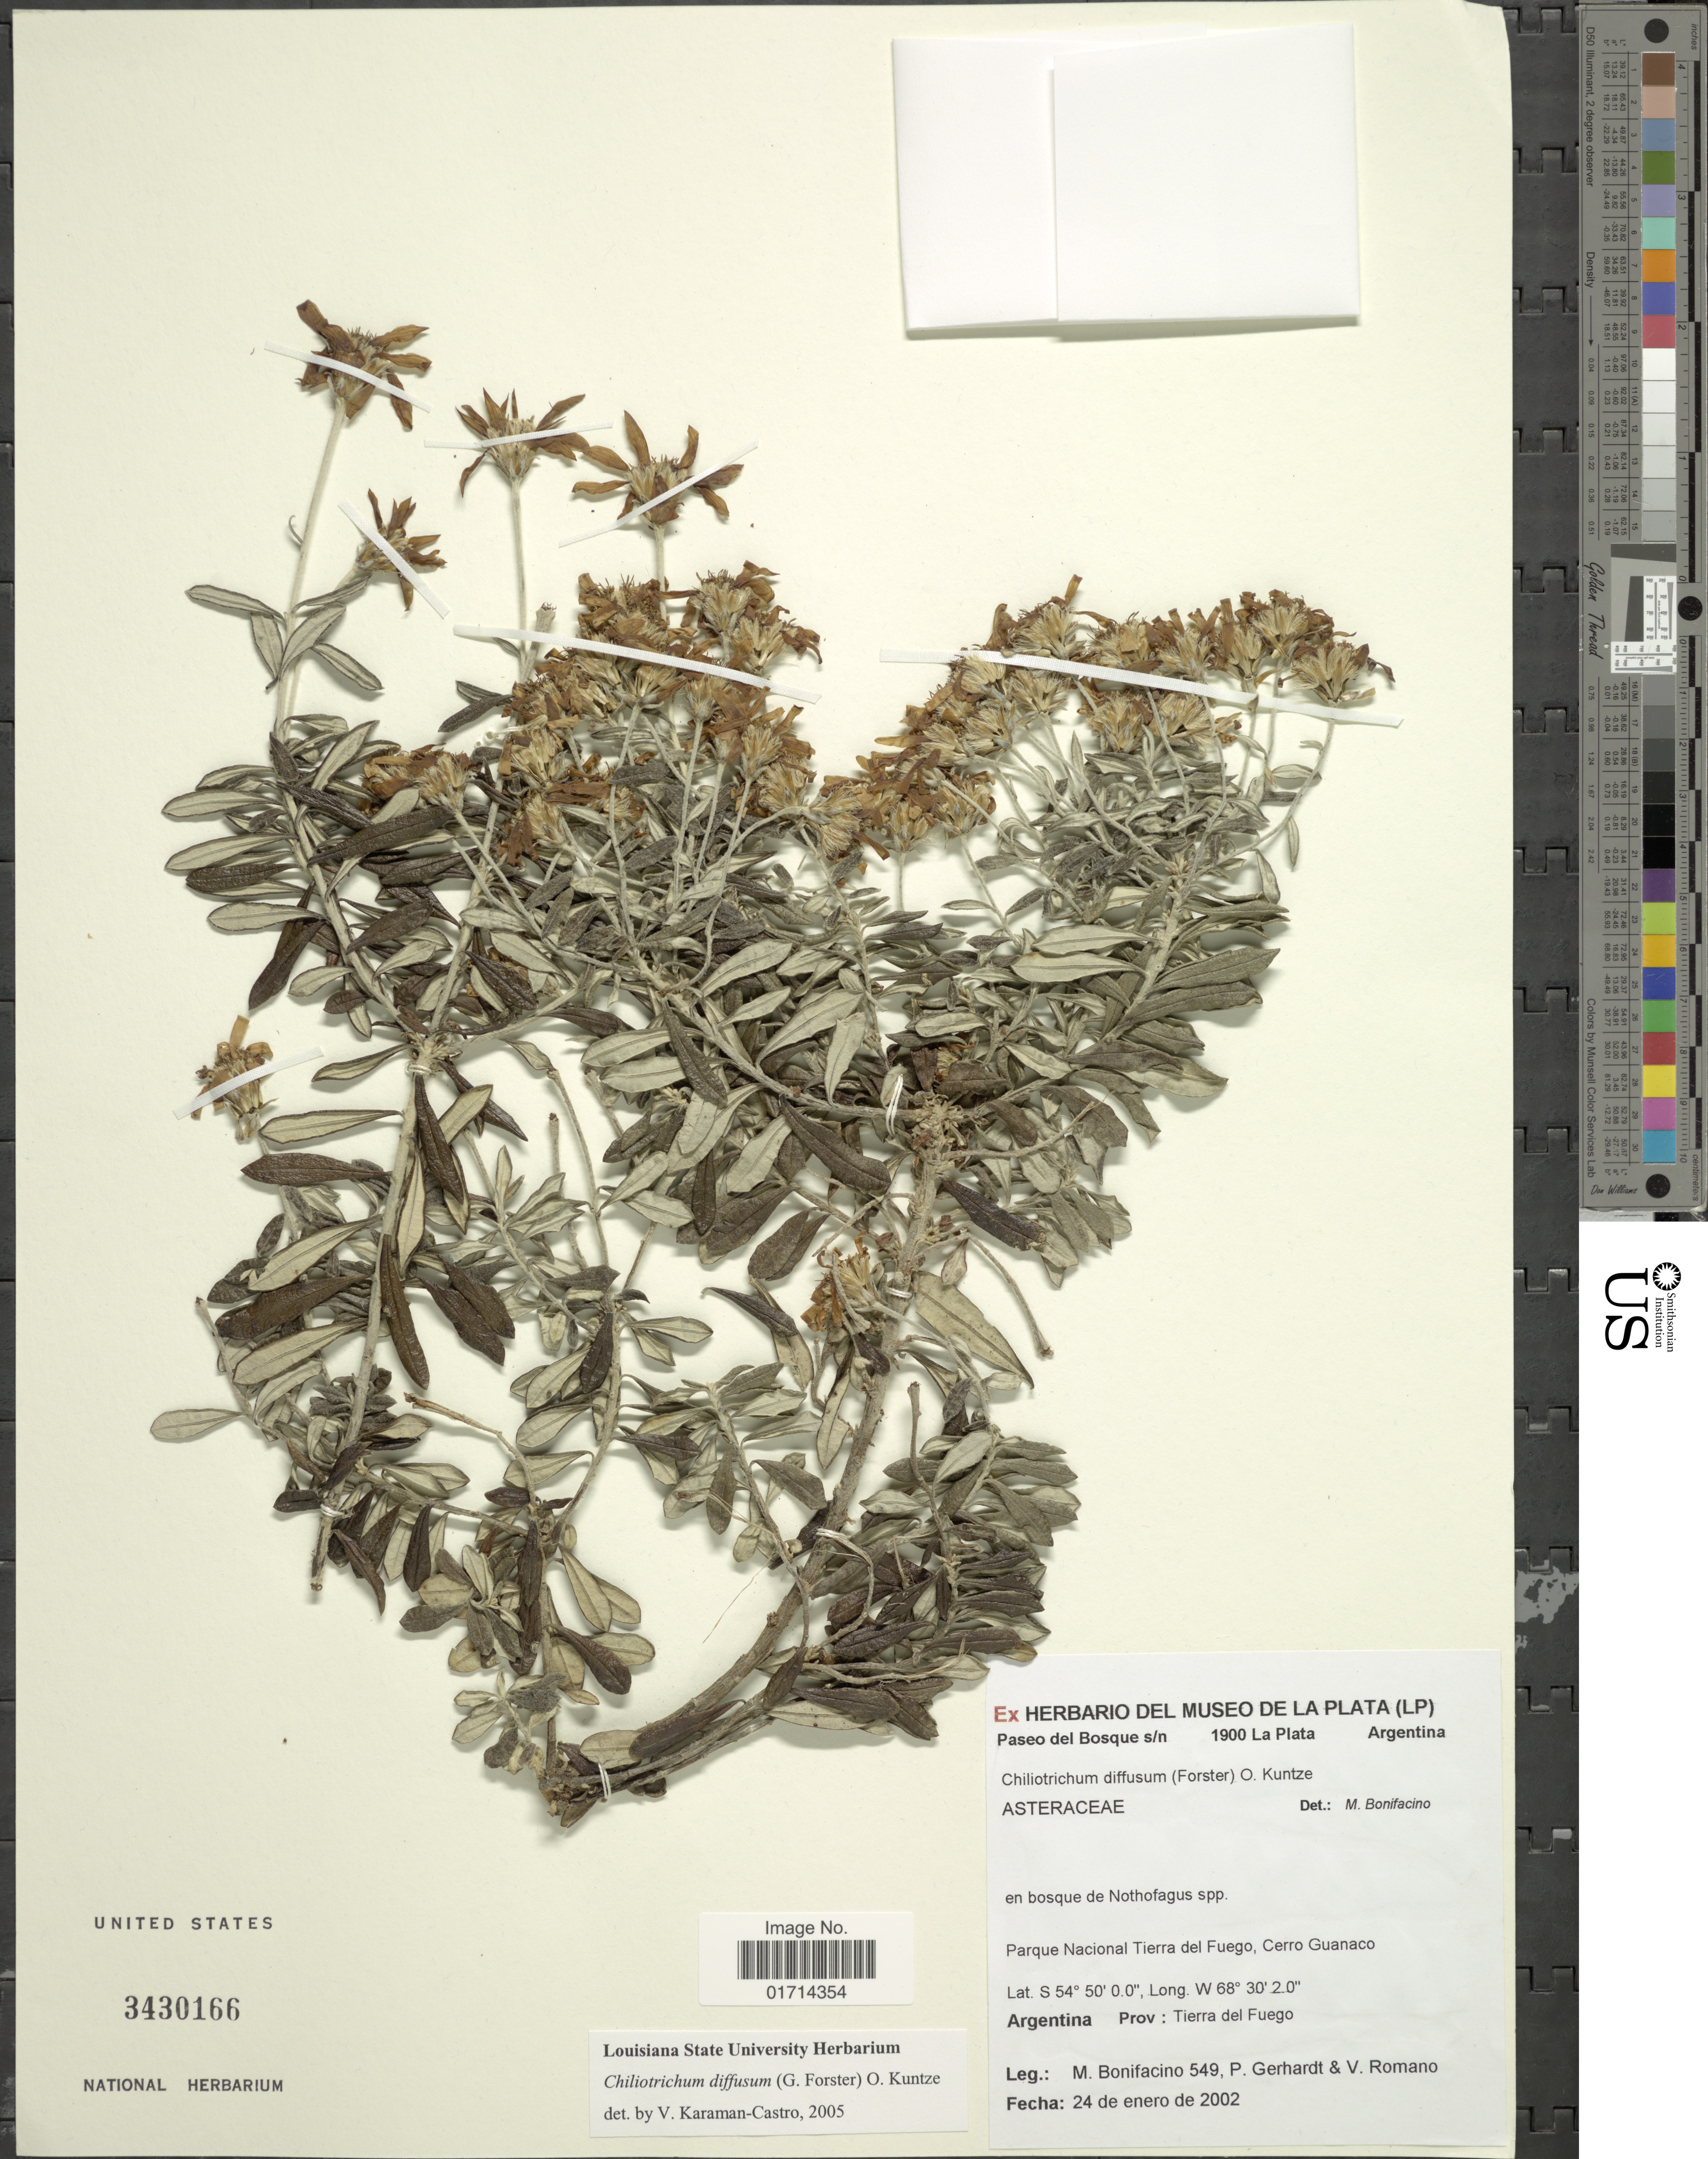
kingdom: Plantae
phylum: Tracheophyta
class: Magnoliopsida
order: Asterales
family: Asteraceae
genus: Chiliotrichum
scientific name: Chiliotrichum diffusum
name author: (G. Forst.) Kuntze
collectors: M. Bonifacino, P. Gerhardt & V. Romano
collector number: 0549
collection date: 2002-01-24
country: Argentina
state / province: Tierra del Fuego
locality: Parque Nacional Tierra del Fuego, Cerro Guanaco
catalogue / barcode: US 3430166